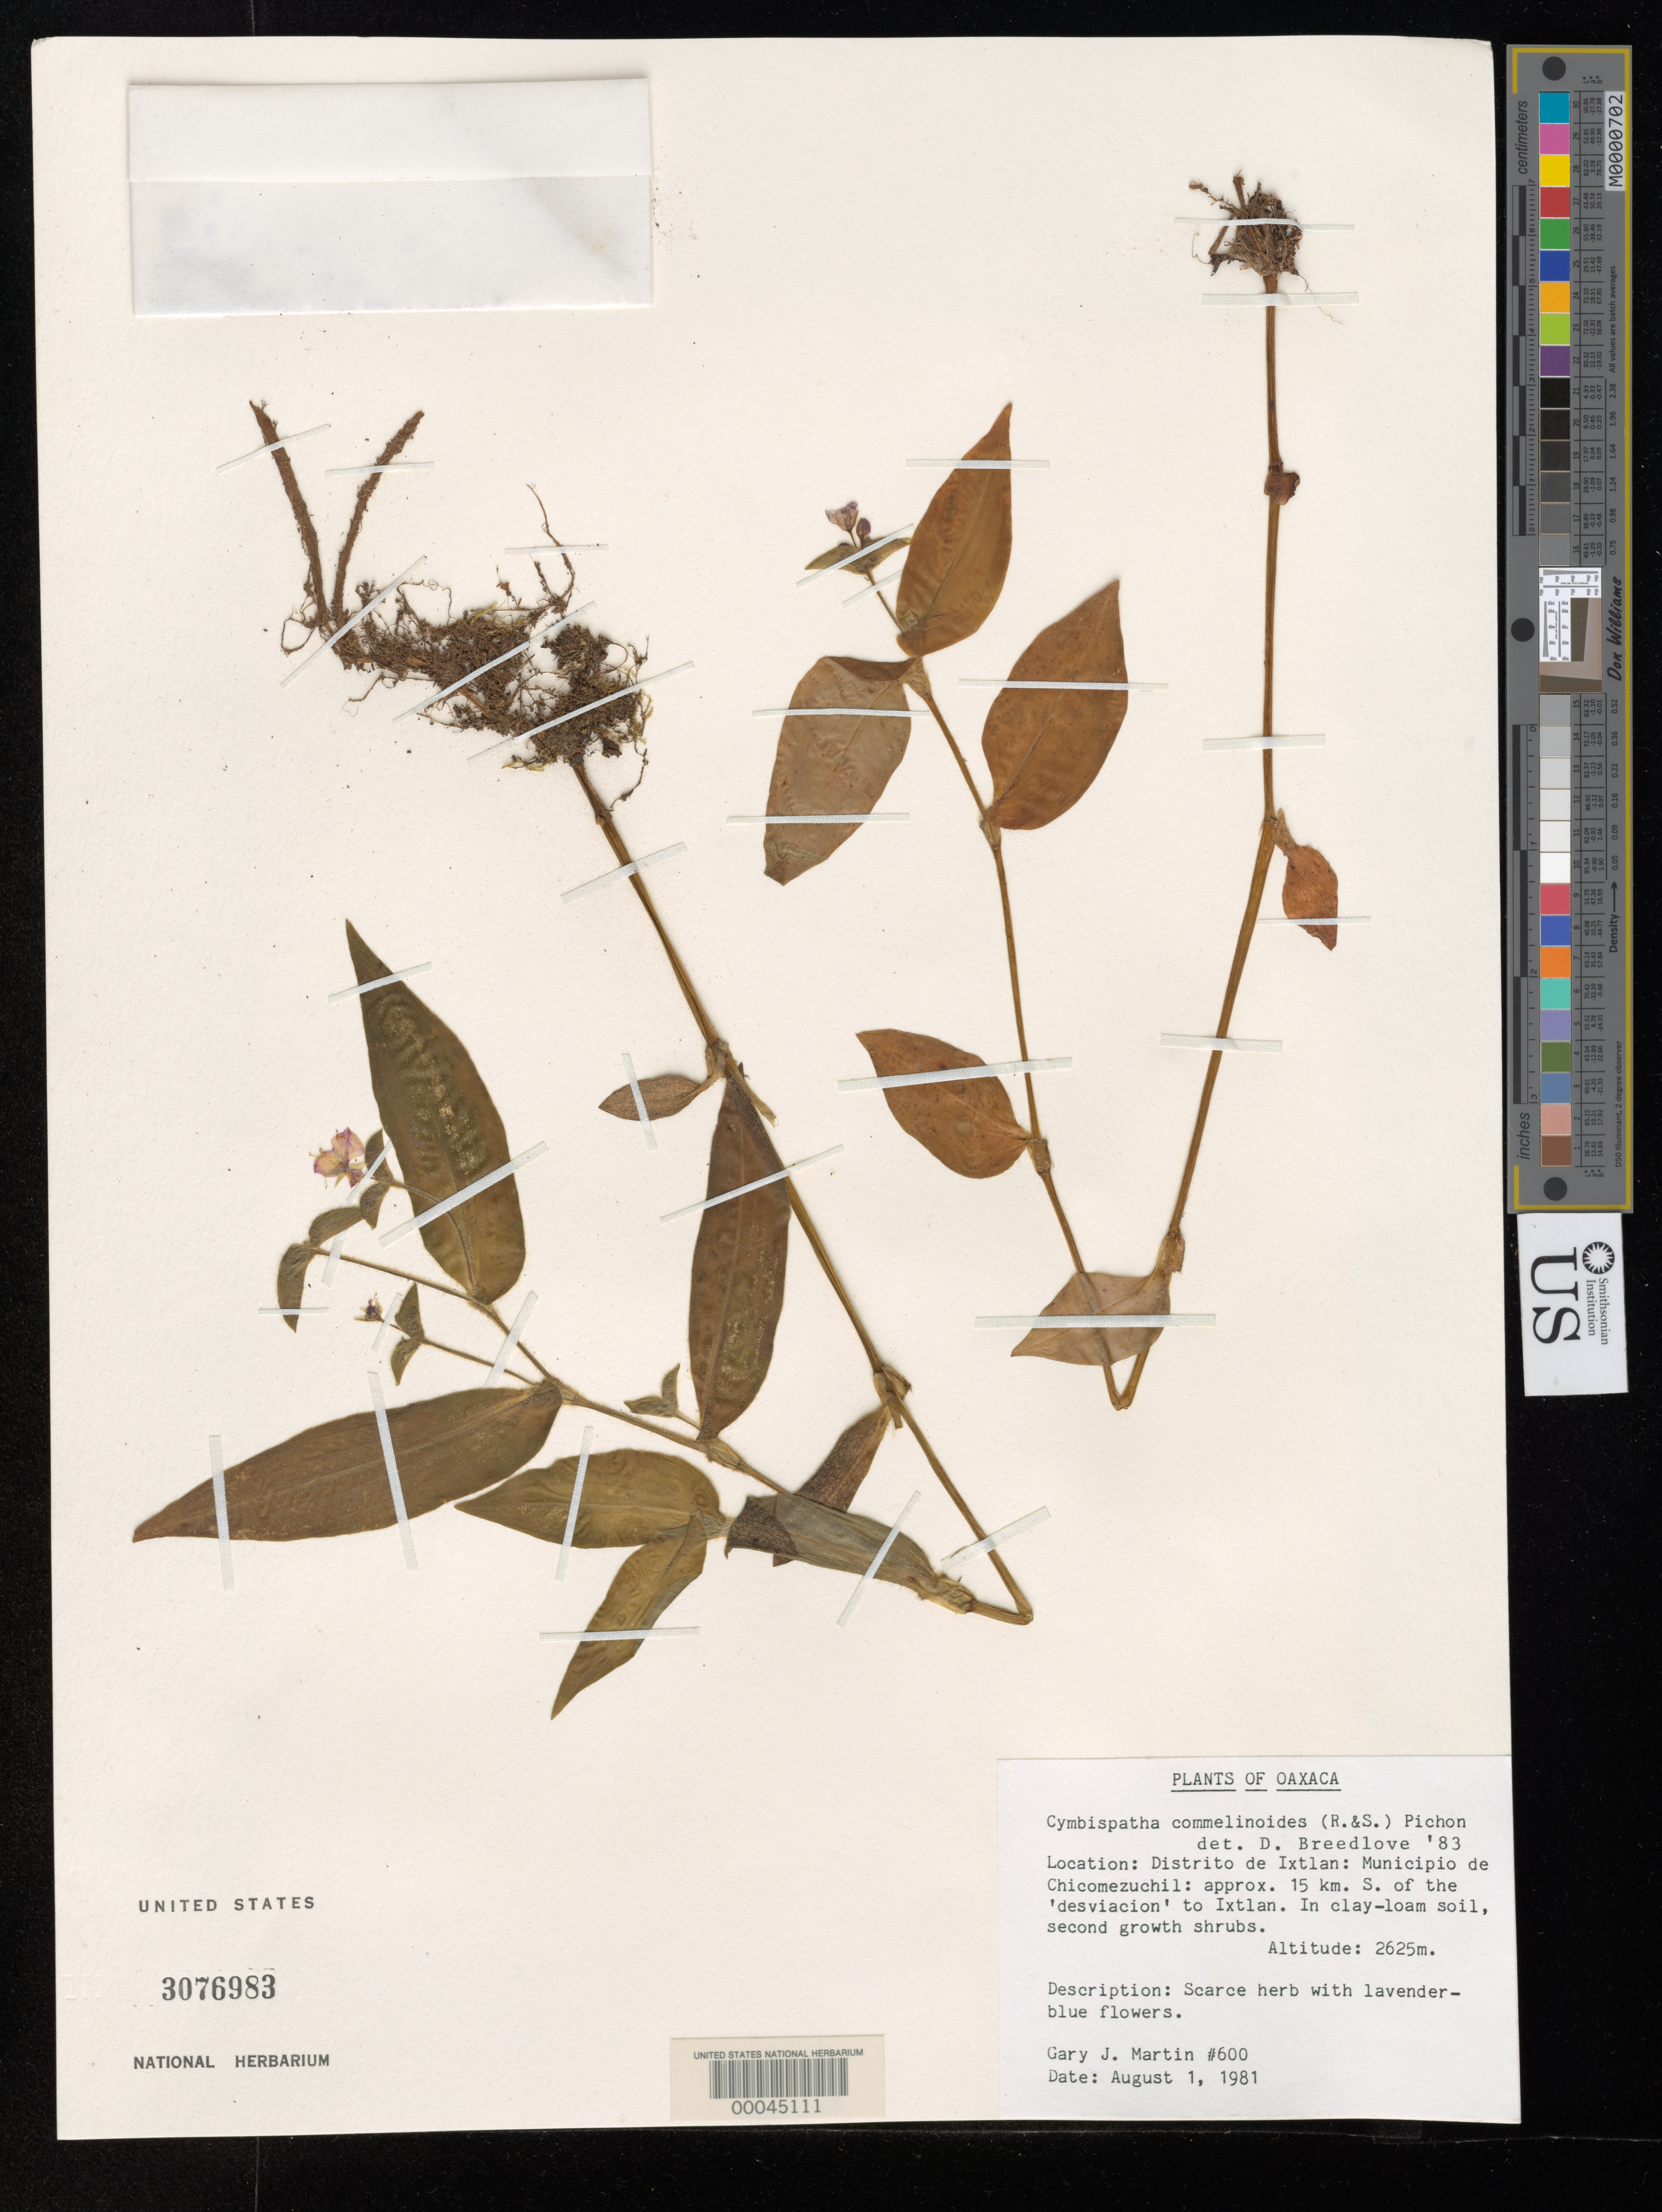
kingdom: Plantae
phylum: Tracheophyta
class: Liliopsida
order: Commelinales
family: Commelinaceae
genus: Tradescantia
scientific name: Tradescantia commelinoides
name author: Schult. & Schult. f.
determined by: Hunt, D. R.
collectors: G. J. Martin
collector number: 600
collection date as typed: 01 Aug 1981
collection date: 1981-08-01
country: Mexico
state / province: Oaxaca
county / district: Ixtlán De Juarez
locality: S of "desviacion" to ixtlan, municipio de chicomezuchil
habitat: Clay-loam soil, secondary shrub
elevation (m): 2625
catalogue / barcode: US 3076983